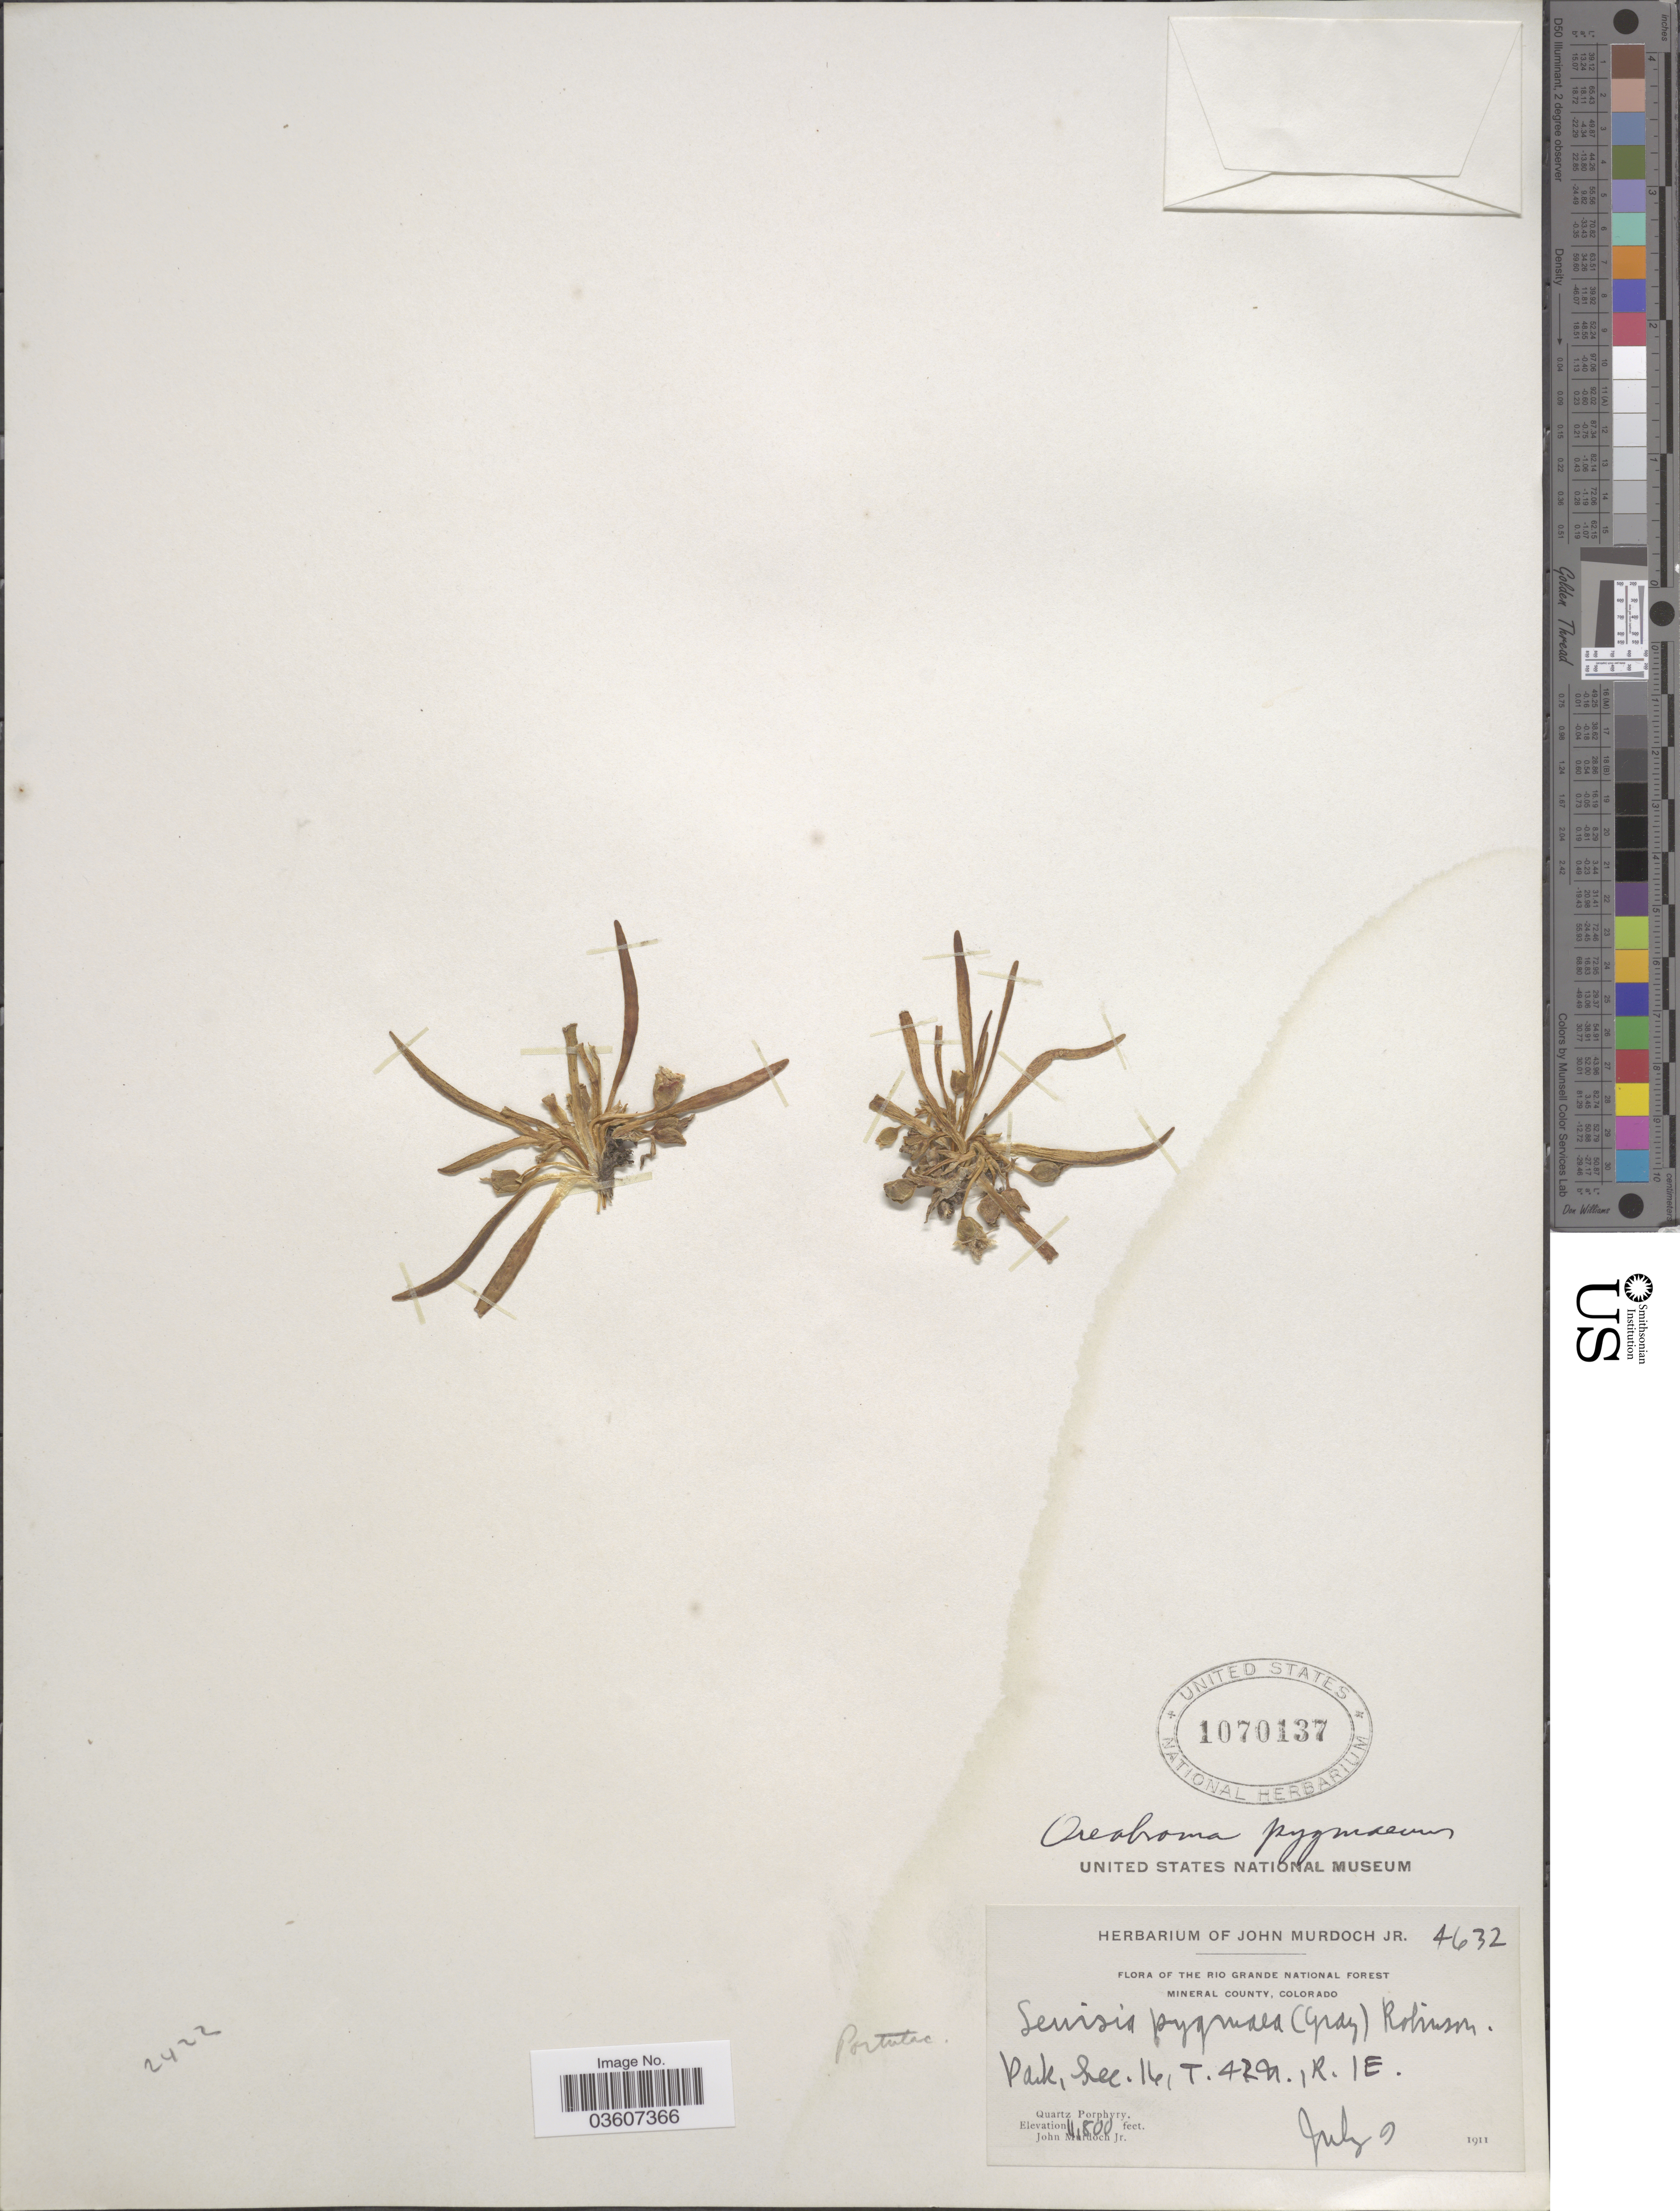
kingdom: Plantae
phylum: Tracheophyta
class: Magnoliopsida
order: Caryophyllales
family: Montiaceae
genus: Lewisia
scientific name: Lewisia pygmaea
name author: (A. Gray) B.L. Rob.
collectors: J. Murdoch Jr.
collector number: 4632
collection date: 1911-07-09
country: United States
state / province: Colorado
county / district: Mineral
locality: The Rio Grande National Forest, Mineral County. Park, Sec. 16, T. 4R4. 1R. 1E.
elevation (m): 1463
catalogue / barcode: US 1070137